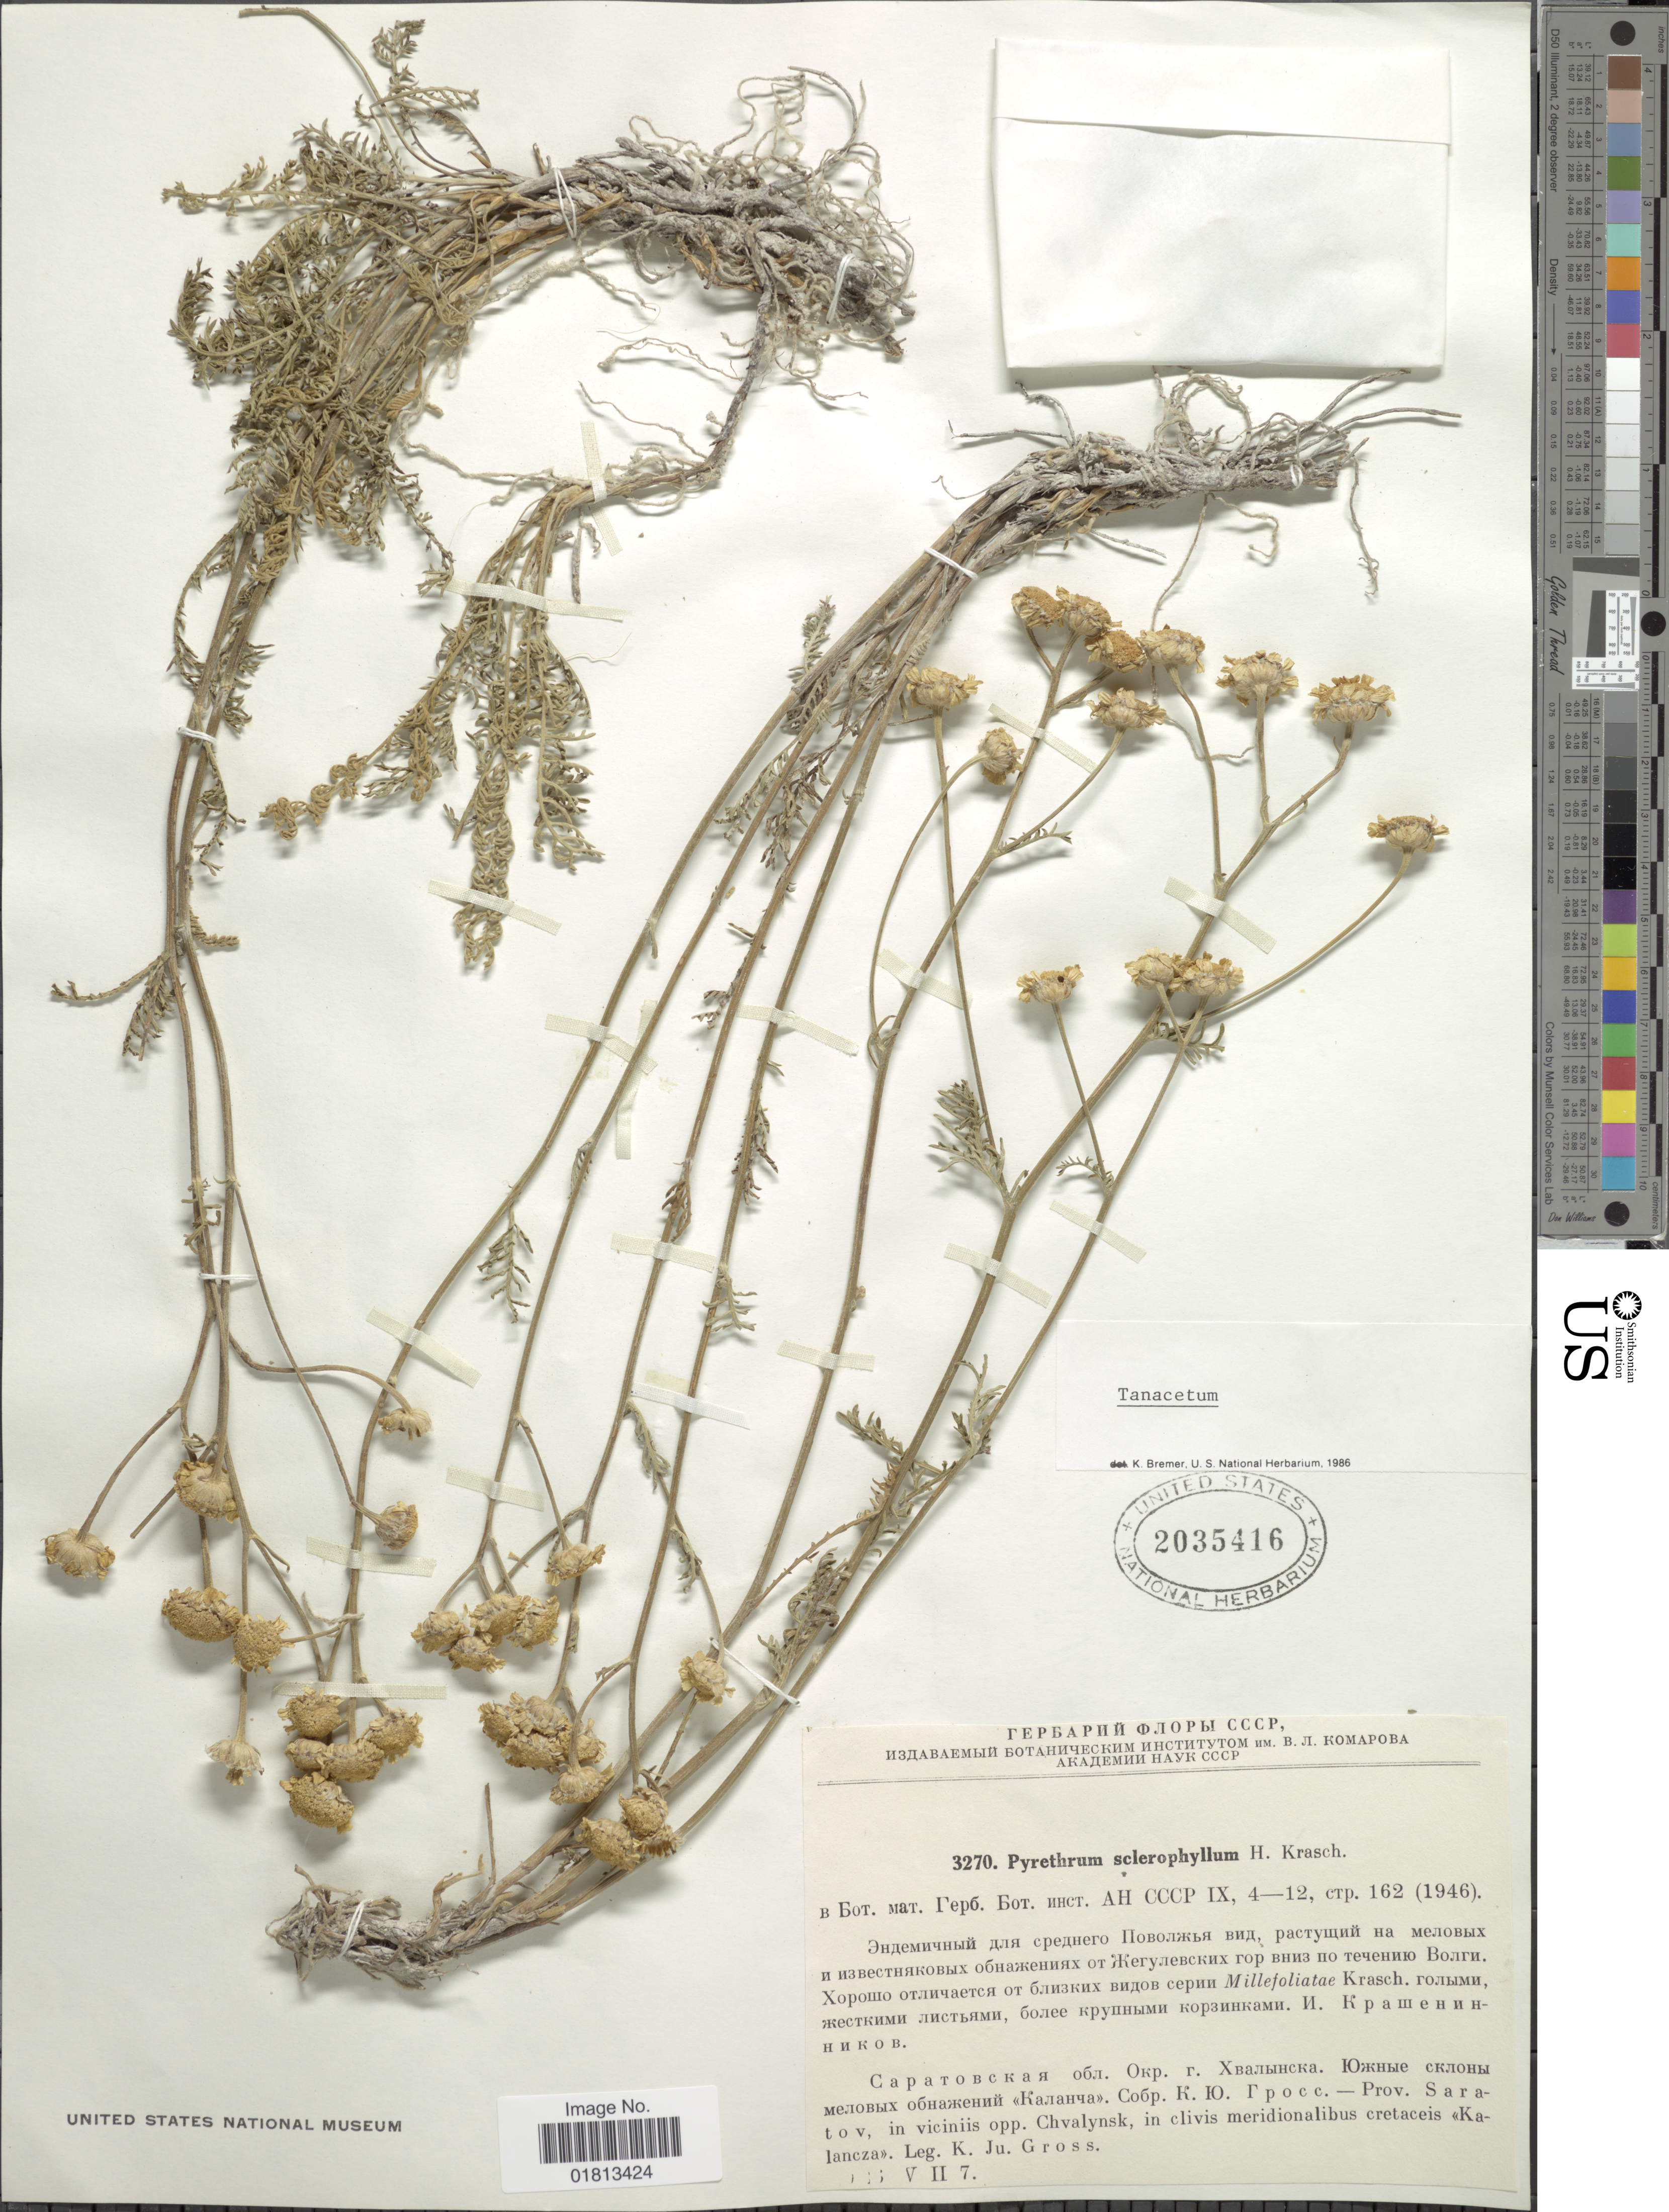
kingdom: Plantae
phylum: Tracheophyta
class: Magnoliopsida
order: Asterales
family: Asteraceae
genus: Tanacetum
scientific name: Tanacetum sclerophyllum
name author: Krasch.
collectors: K. Gross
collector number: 3270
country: Russian Federation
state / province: Saratov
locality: Prov. Saratov, in viciniis opp. Chvalynsk, in clivis meridionalibus cretaceis, Kalancza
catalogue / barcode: US 2035416